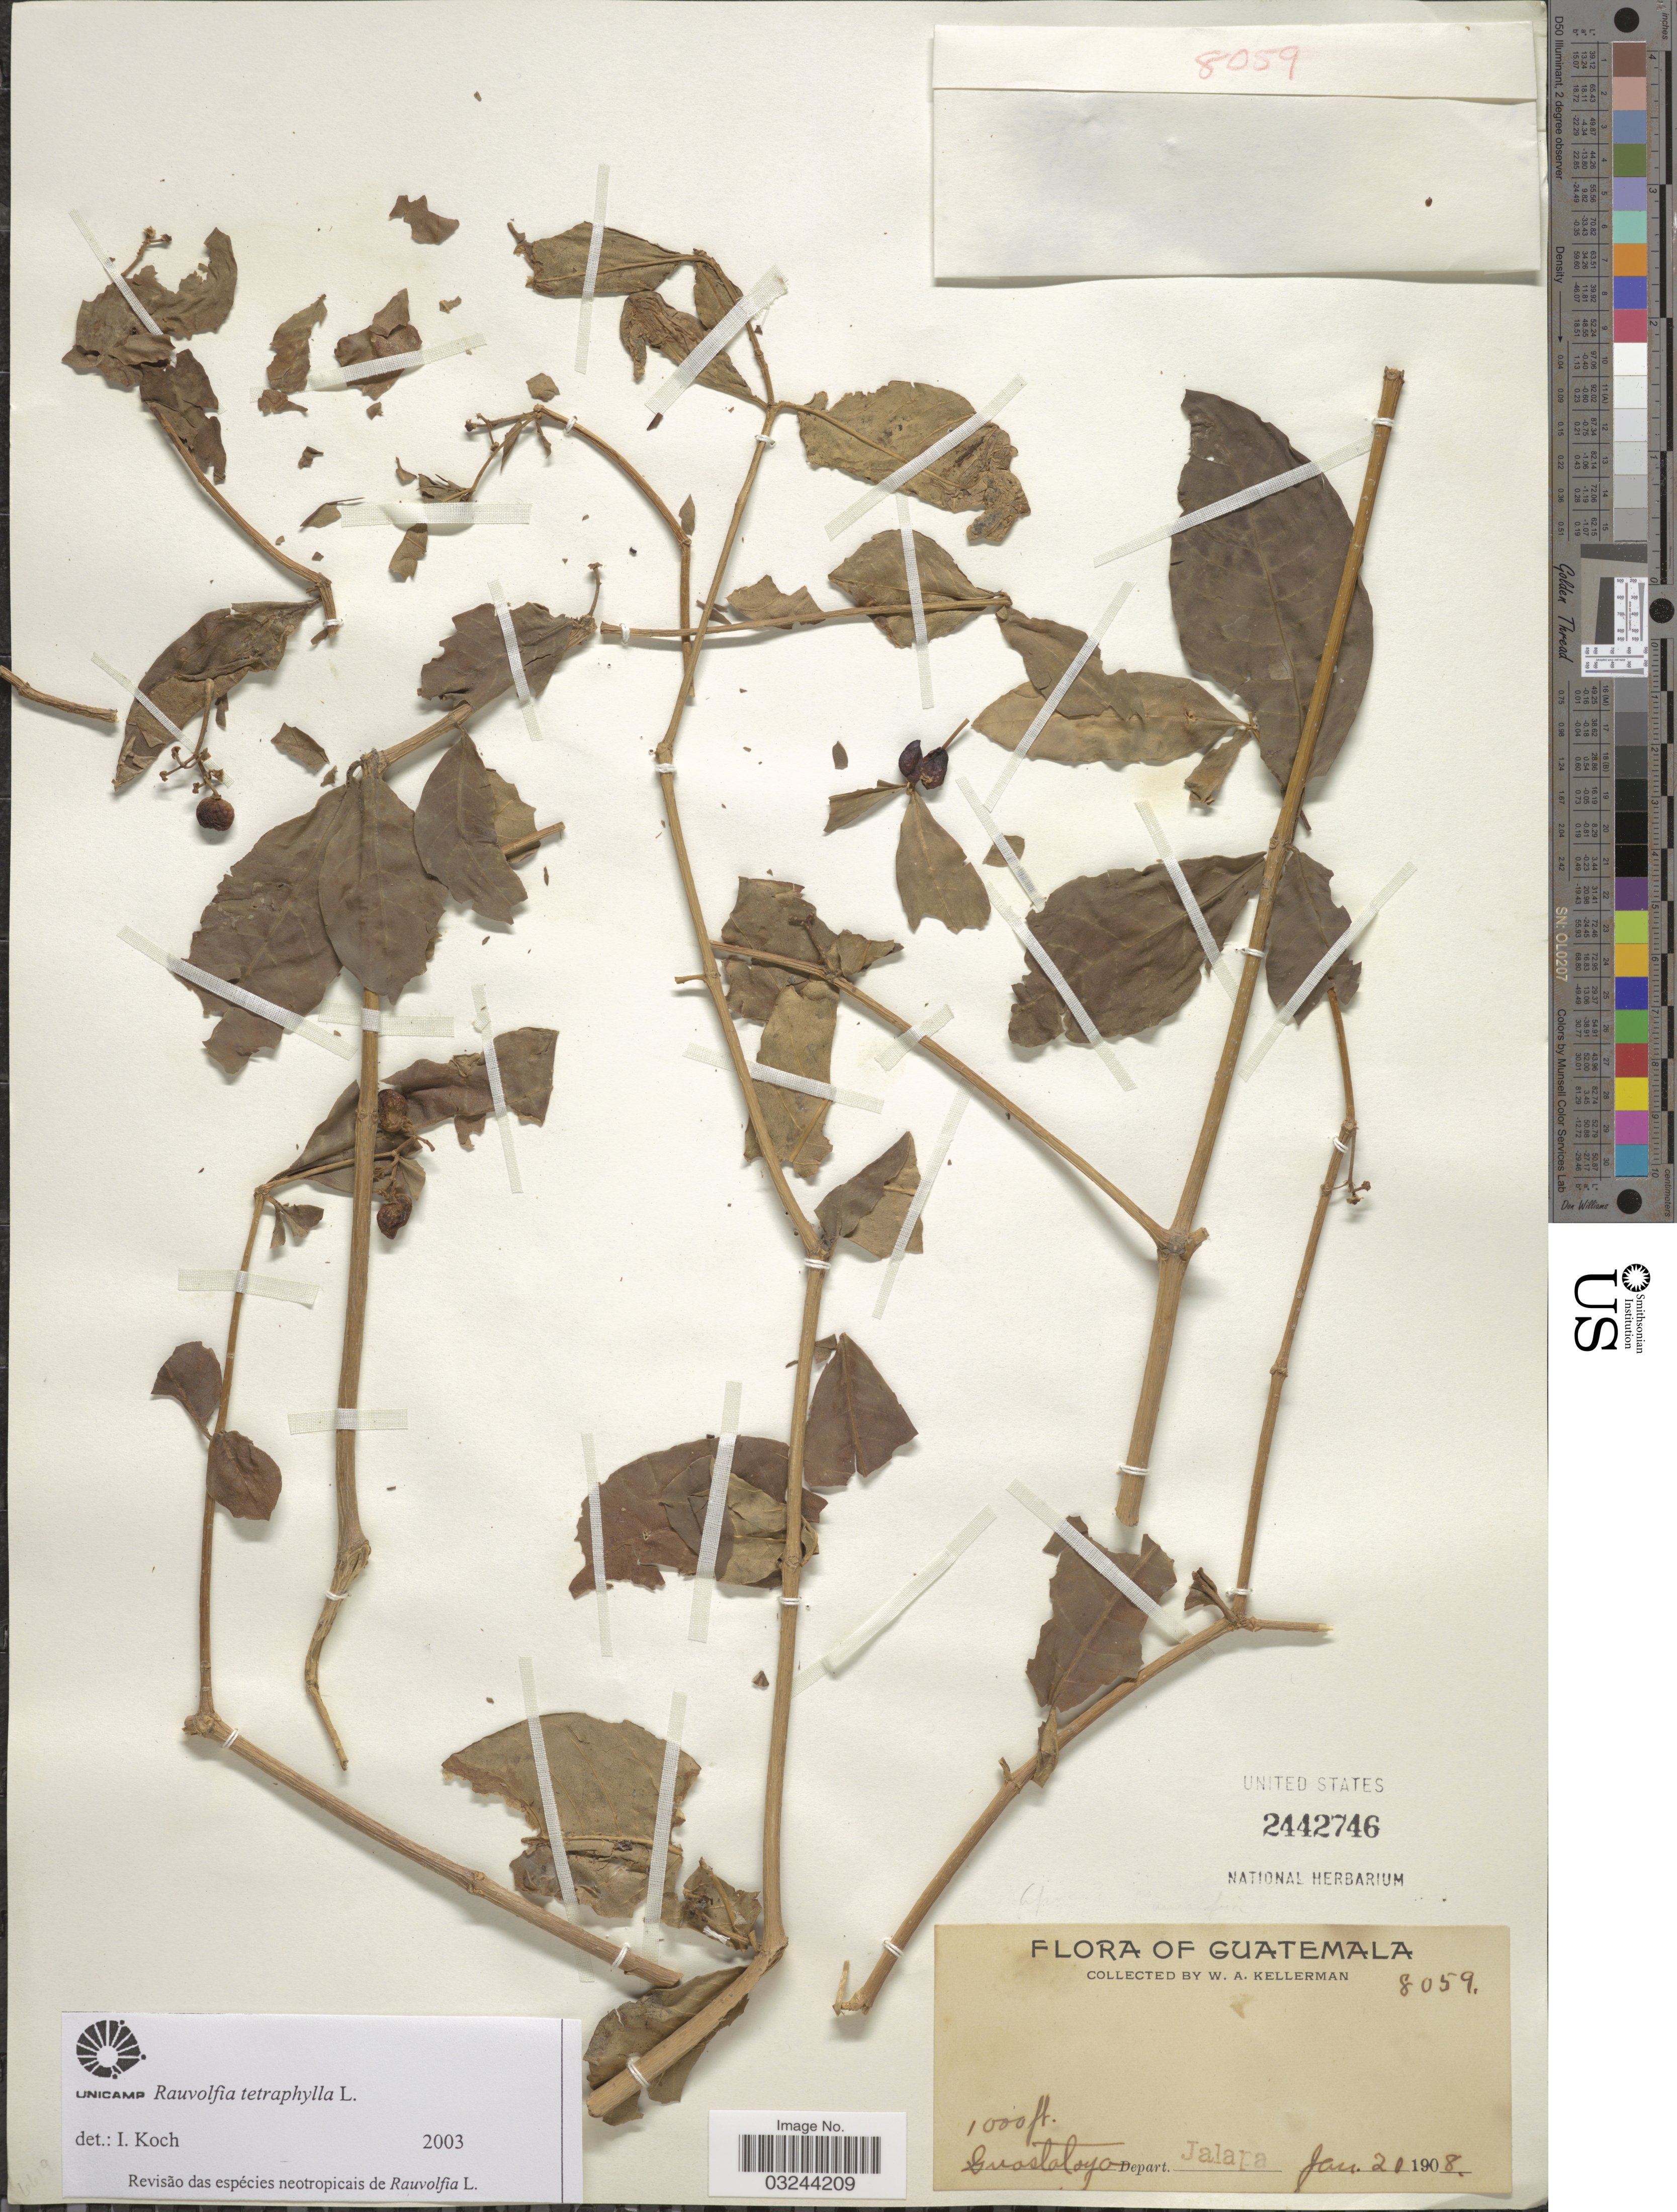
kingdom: Plantae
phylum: Tracheophyta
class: Magnoliopsida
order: Gentianales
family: Apocynaceae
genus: Rauvolfia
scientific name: Rauvolfia tetraphylla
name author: L.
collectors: W. Kellerman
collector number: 8059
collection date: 1908-01-20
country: Guatemala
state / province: Jalapa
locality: Guastatoya, Depart. Jalapa.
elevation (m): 305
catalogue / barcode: US 2442746